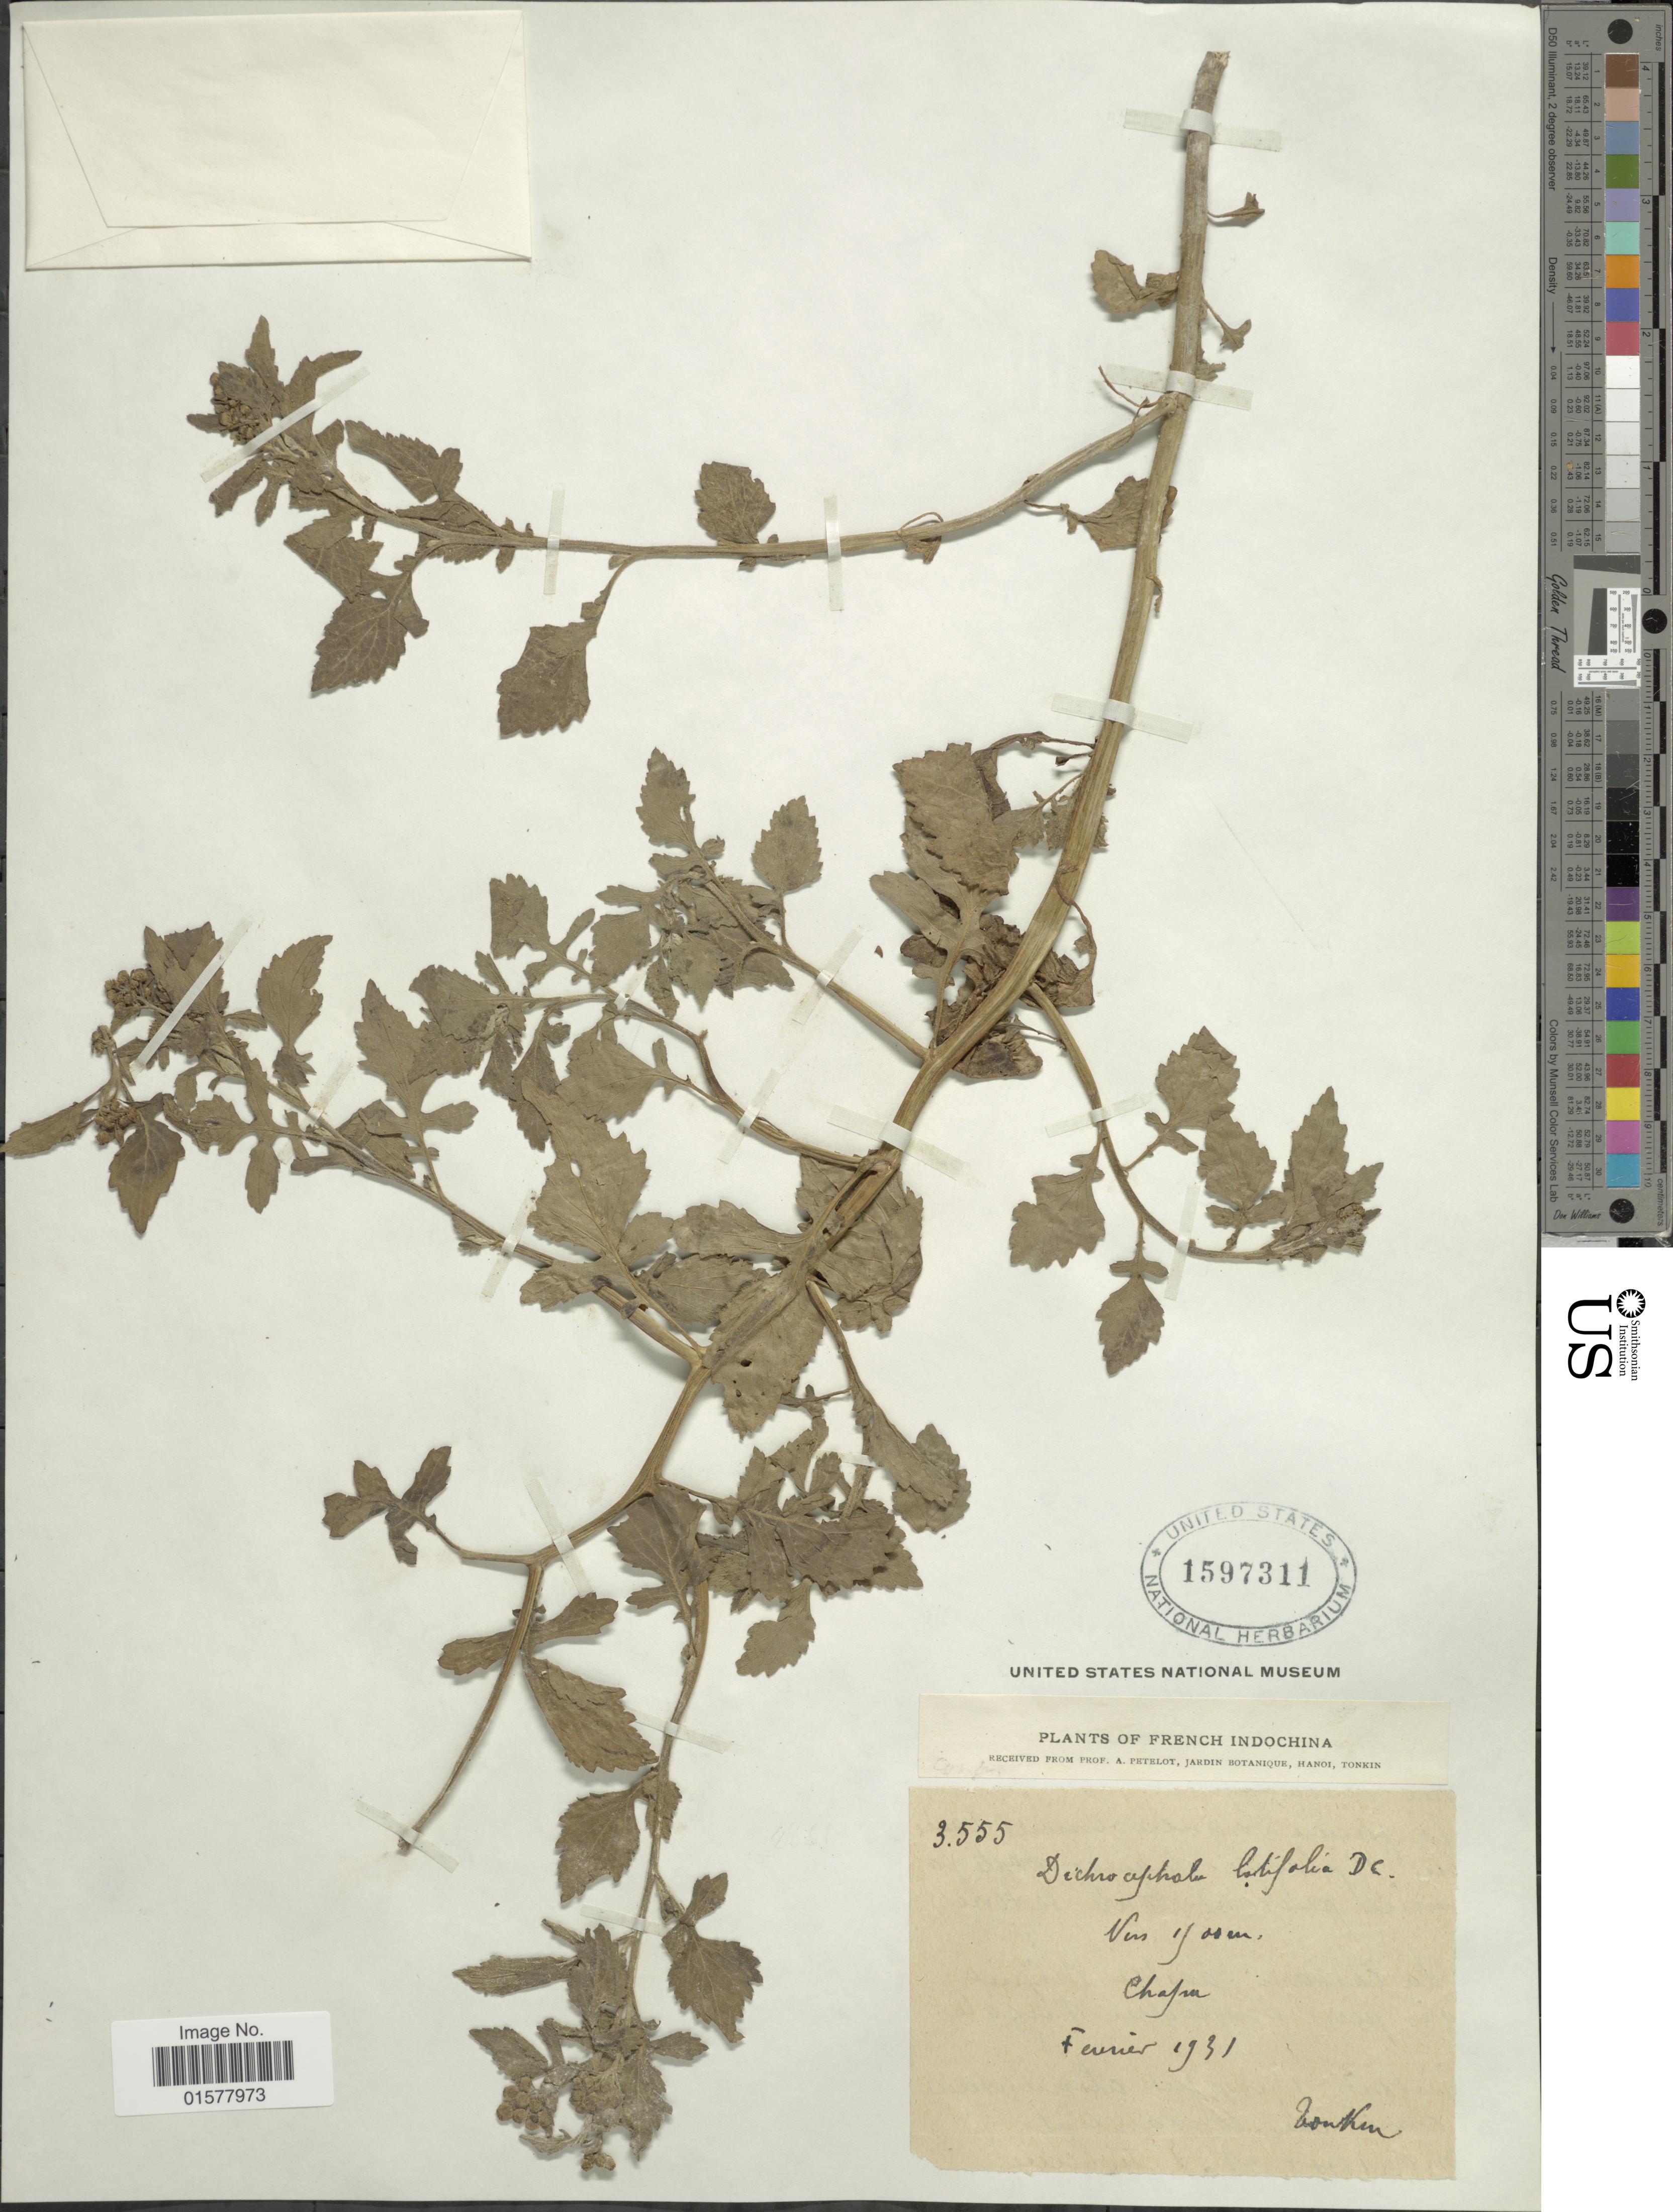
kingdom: Plantae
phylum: Tracheophyta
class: Magnoliopsida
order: Asterales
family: Asteraceae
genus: Dichrocephala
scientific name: Dichrocephala integrifolia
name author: (L. f.) Kuntze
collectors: A. Petelot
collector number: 3555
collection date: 1931-02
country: Vietnam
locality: Tonkin. Chapa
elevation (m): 1900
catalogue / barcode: US 1597311